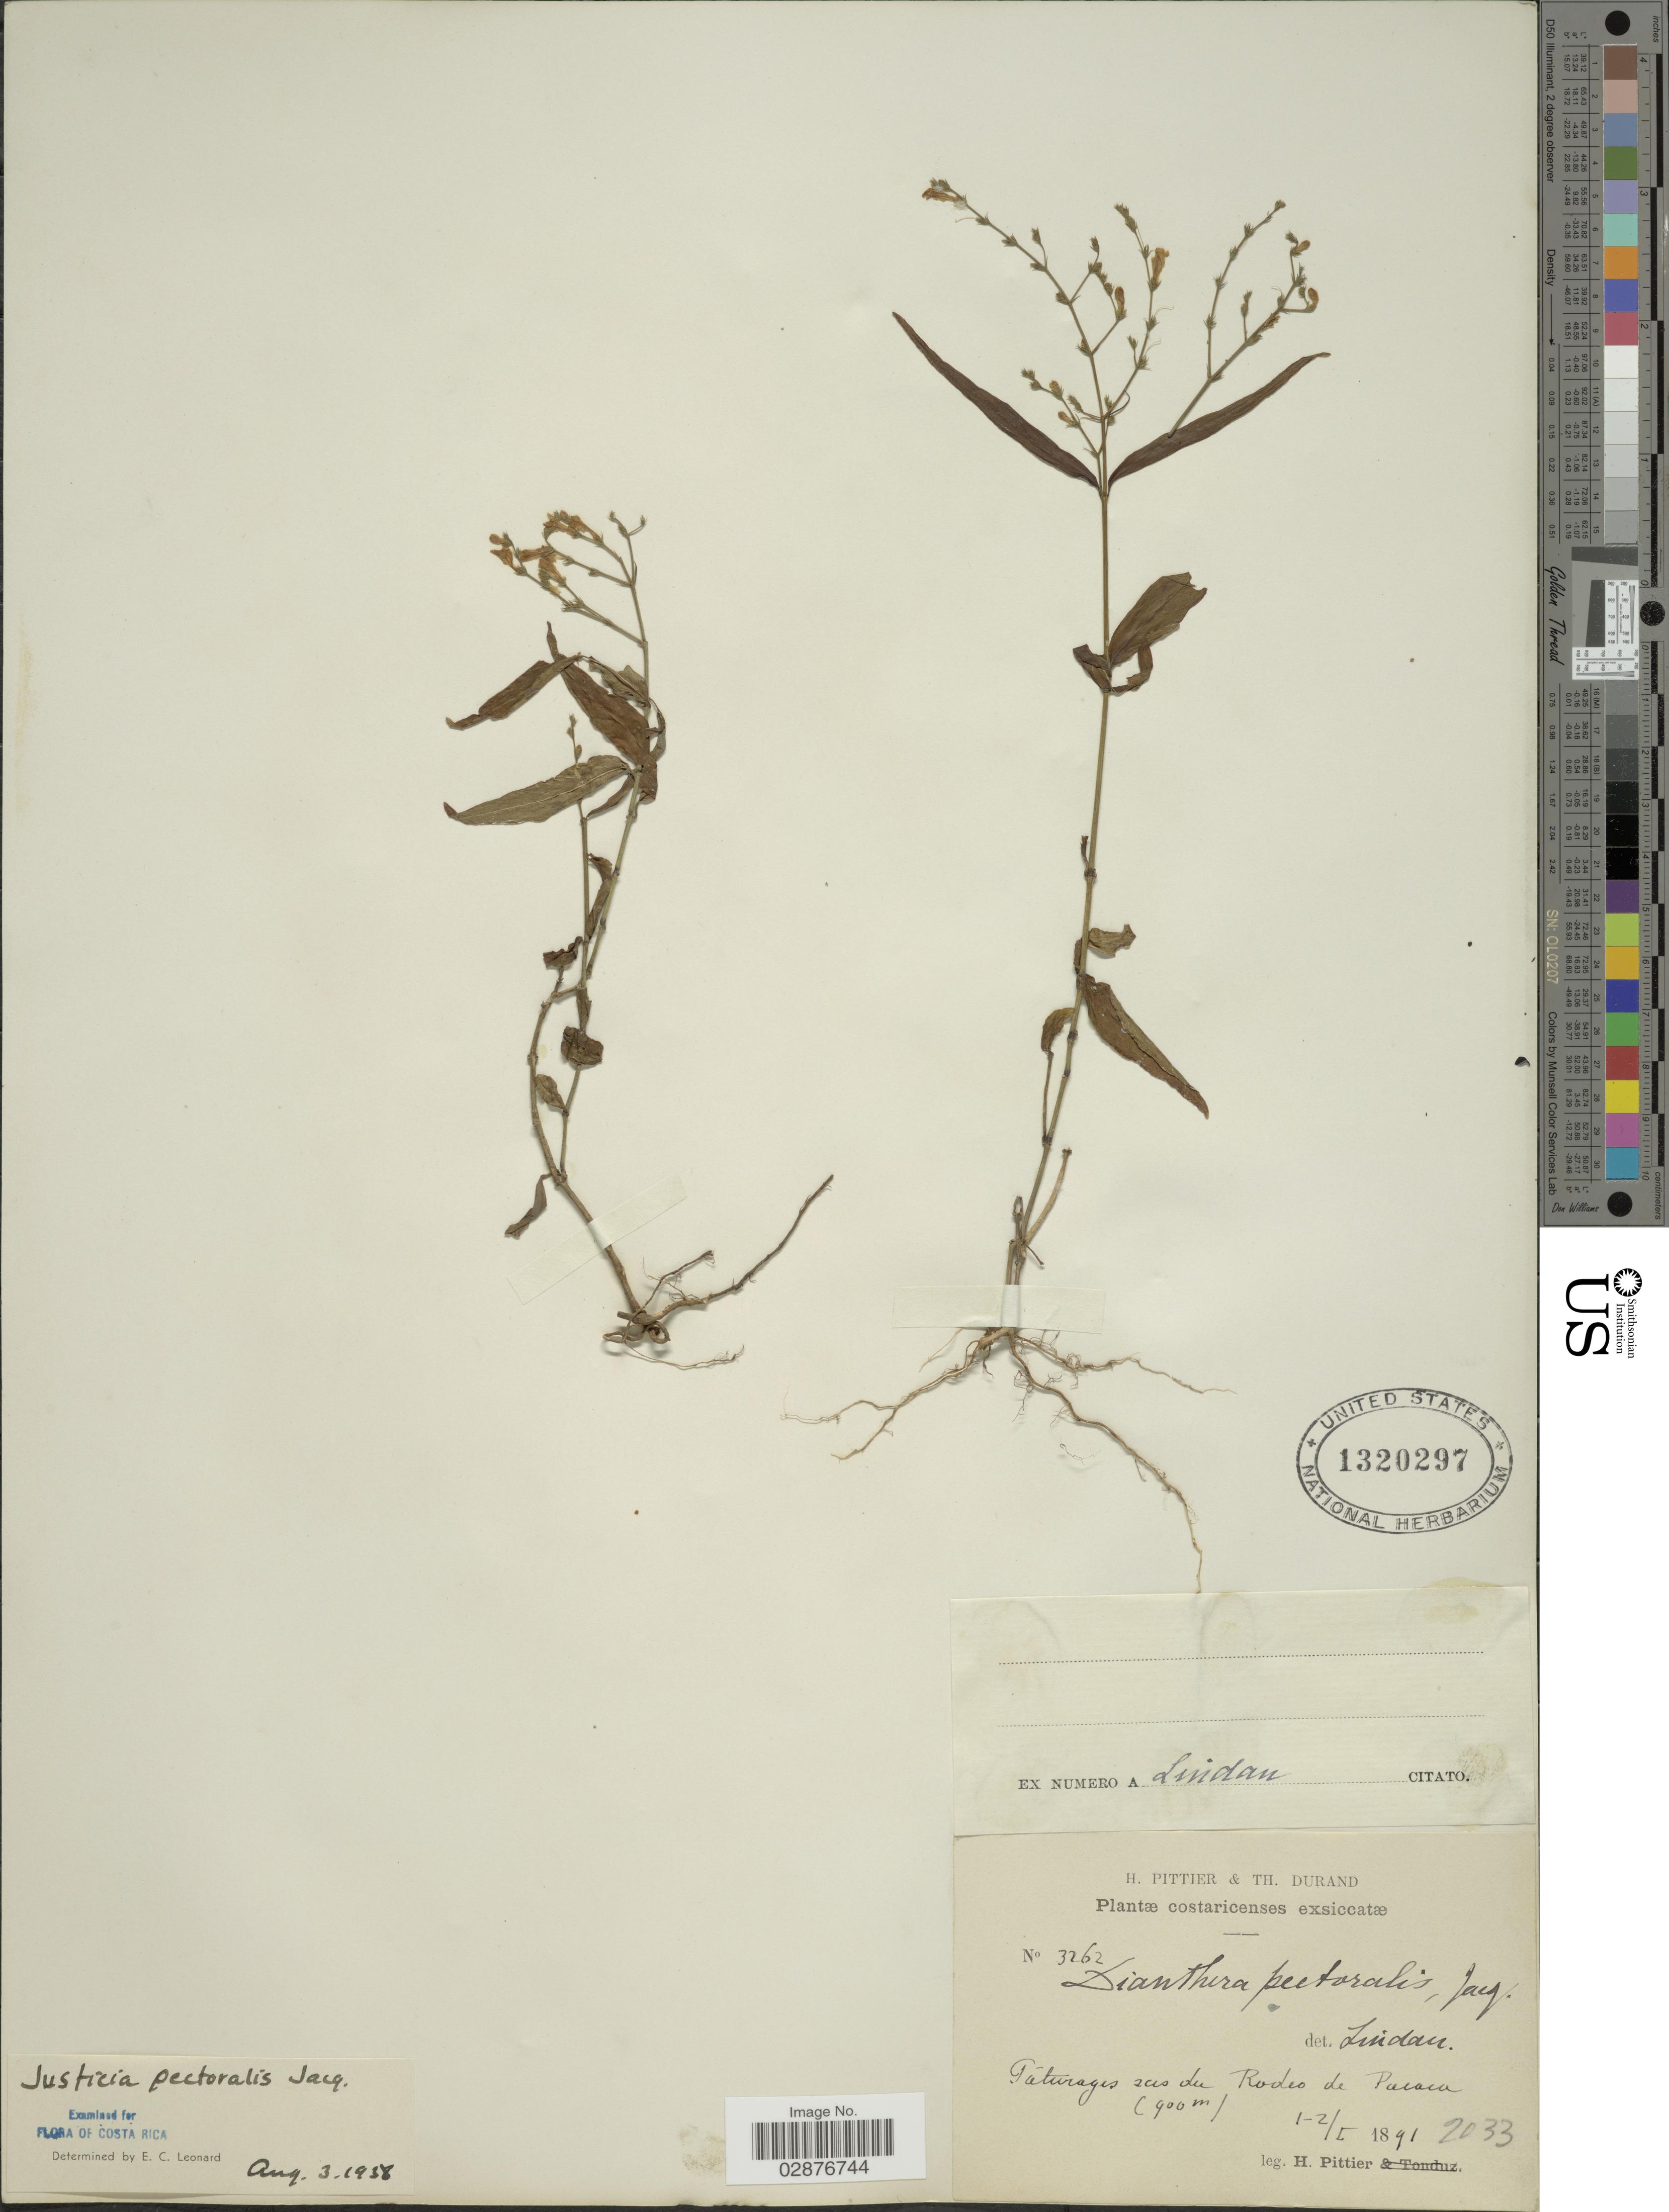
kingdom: Plantae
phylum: Tracheophyta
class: Magnoliopsida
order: Lamiales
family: Acanthaceae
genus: Justicia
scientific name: Justicia pectoralis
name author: Jacq.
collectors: H. F. Pittier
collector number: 3262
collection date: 1891-01-12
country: Costa Rica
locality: Páturages sus au Rodeo de Pacaca. [pastures known at Rodeo de Pacaca]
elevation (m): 900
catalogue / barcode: US 1320297